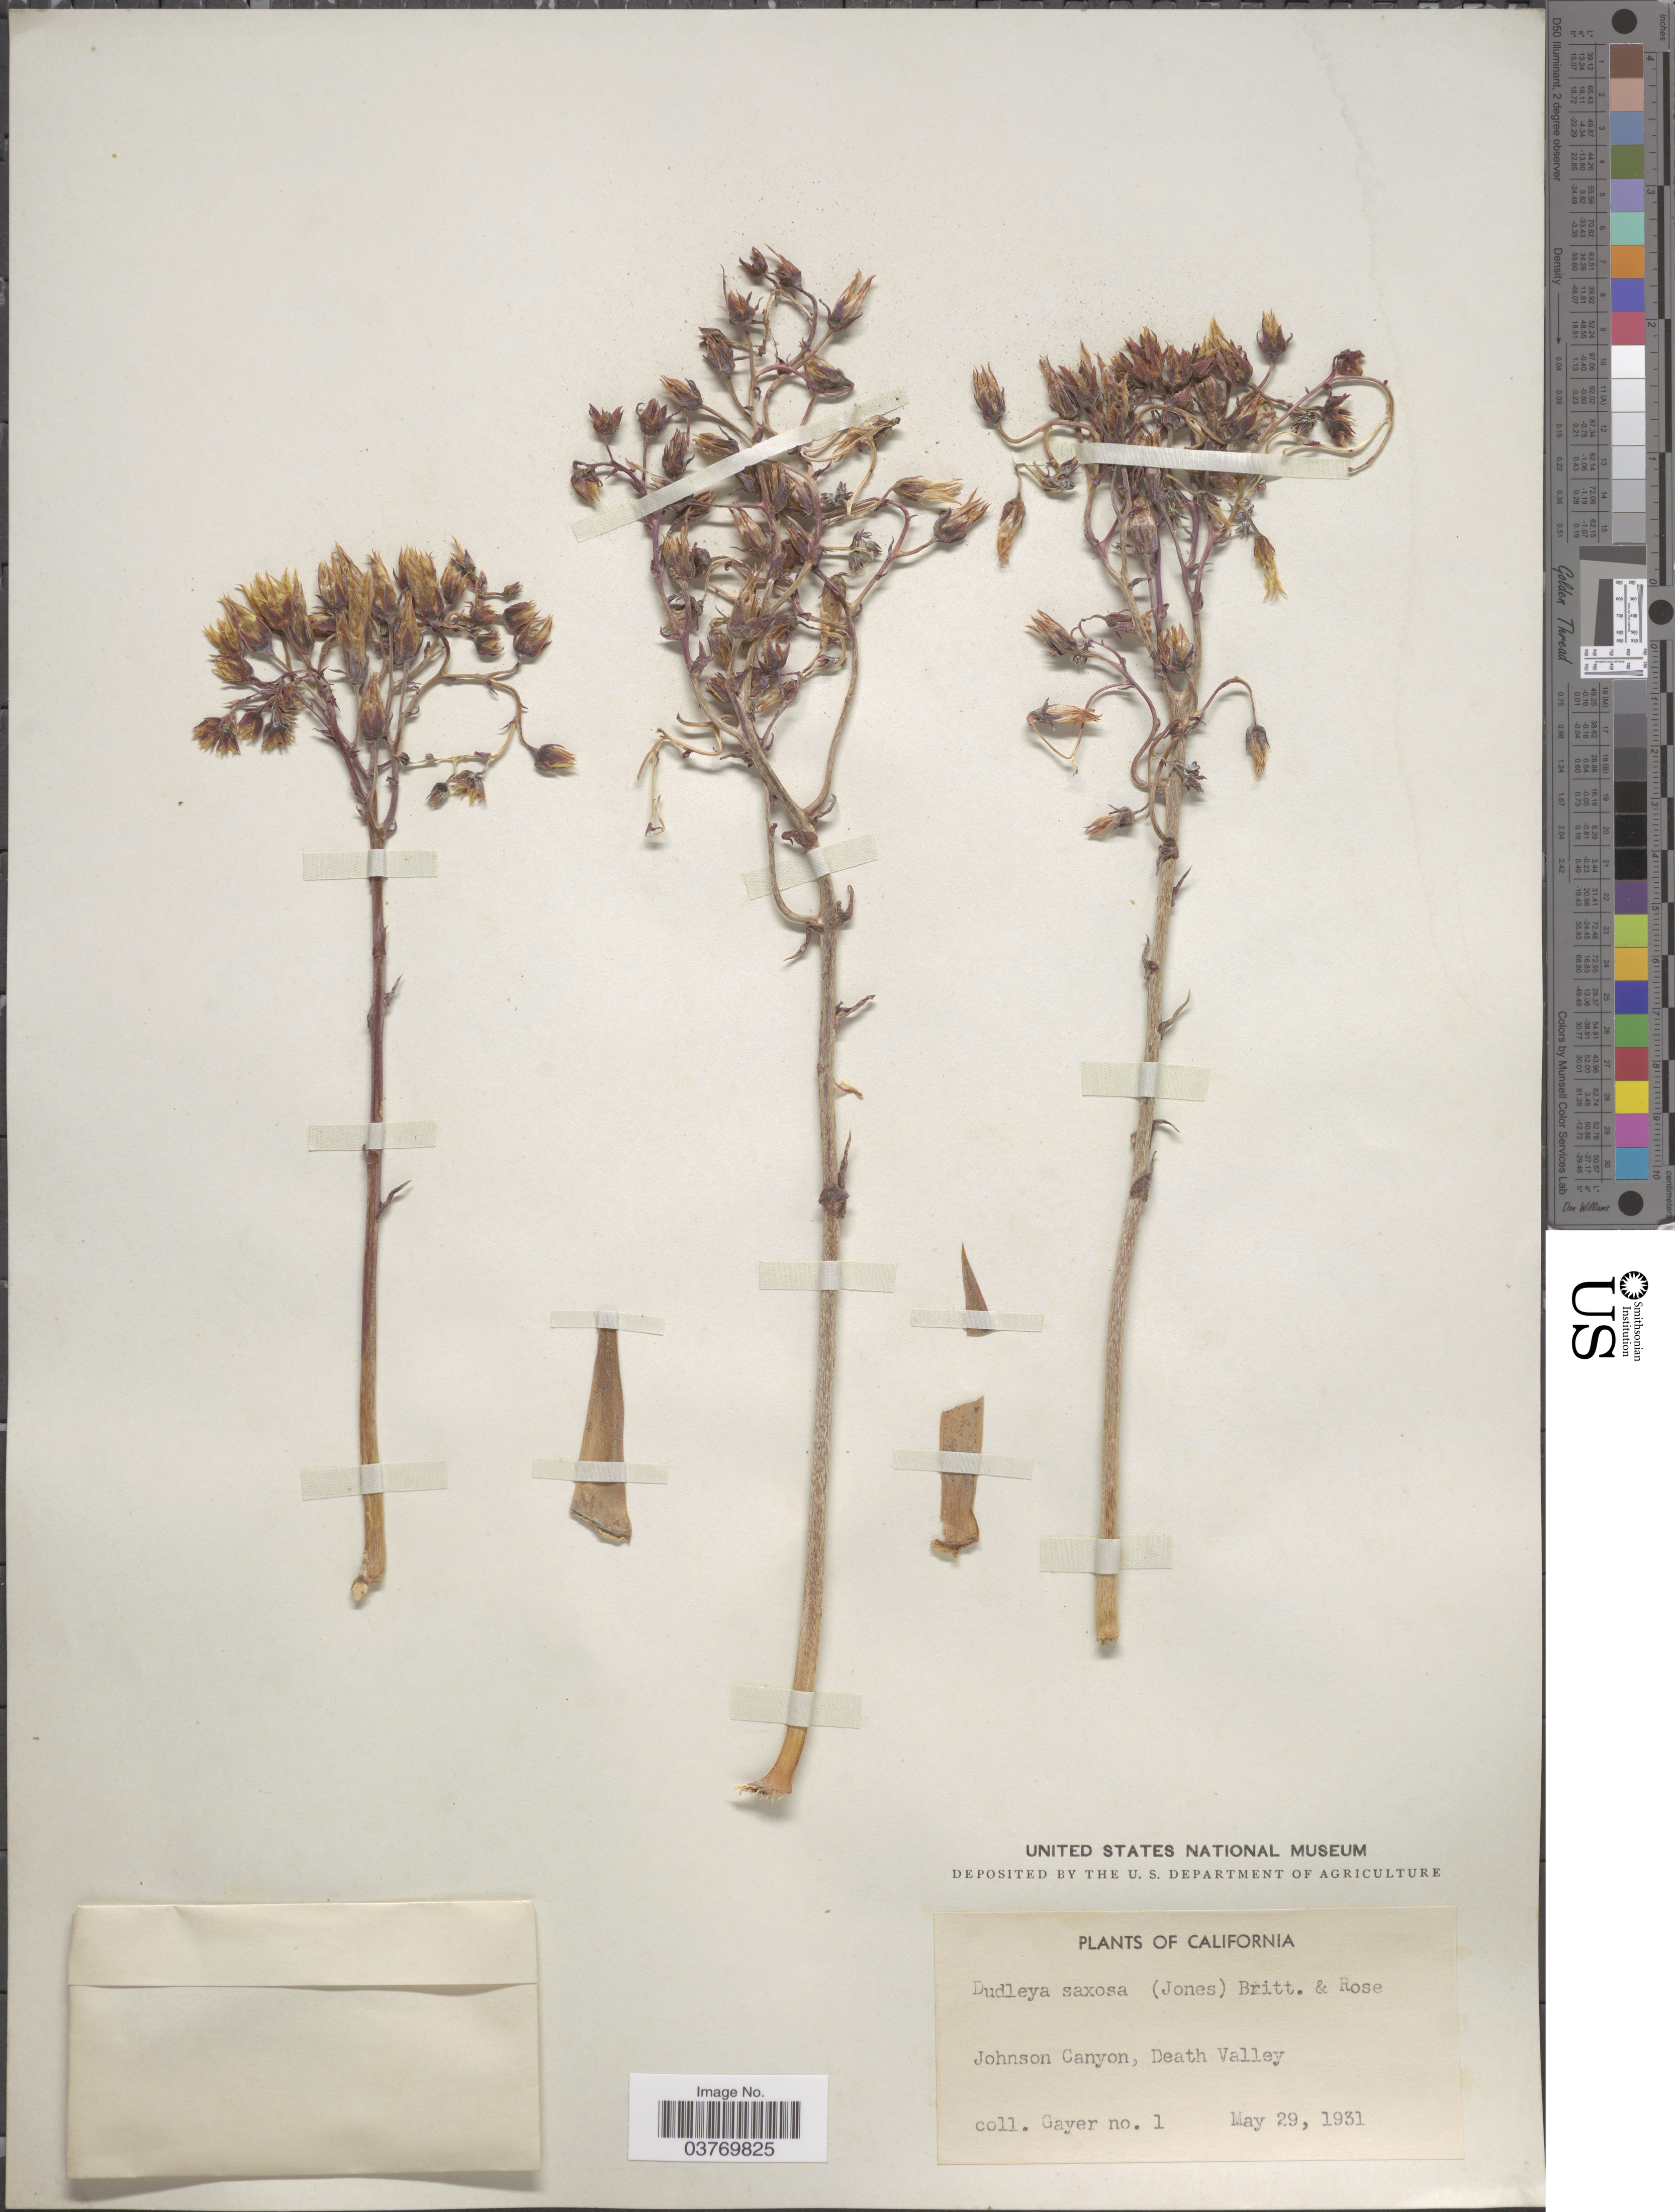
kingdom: Plantae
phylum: Tracheophyta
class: Magnoliopsida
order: Saxifragales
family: Crassulaceae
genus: Dudleya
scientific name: Dudleya saxosa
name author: (M.E. Jones) Britton & Rose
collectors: -. Gayer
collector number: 1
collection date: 1931-05-29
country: United States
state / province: California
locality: Johnson Canyon, Death Valley.